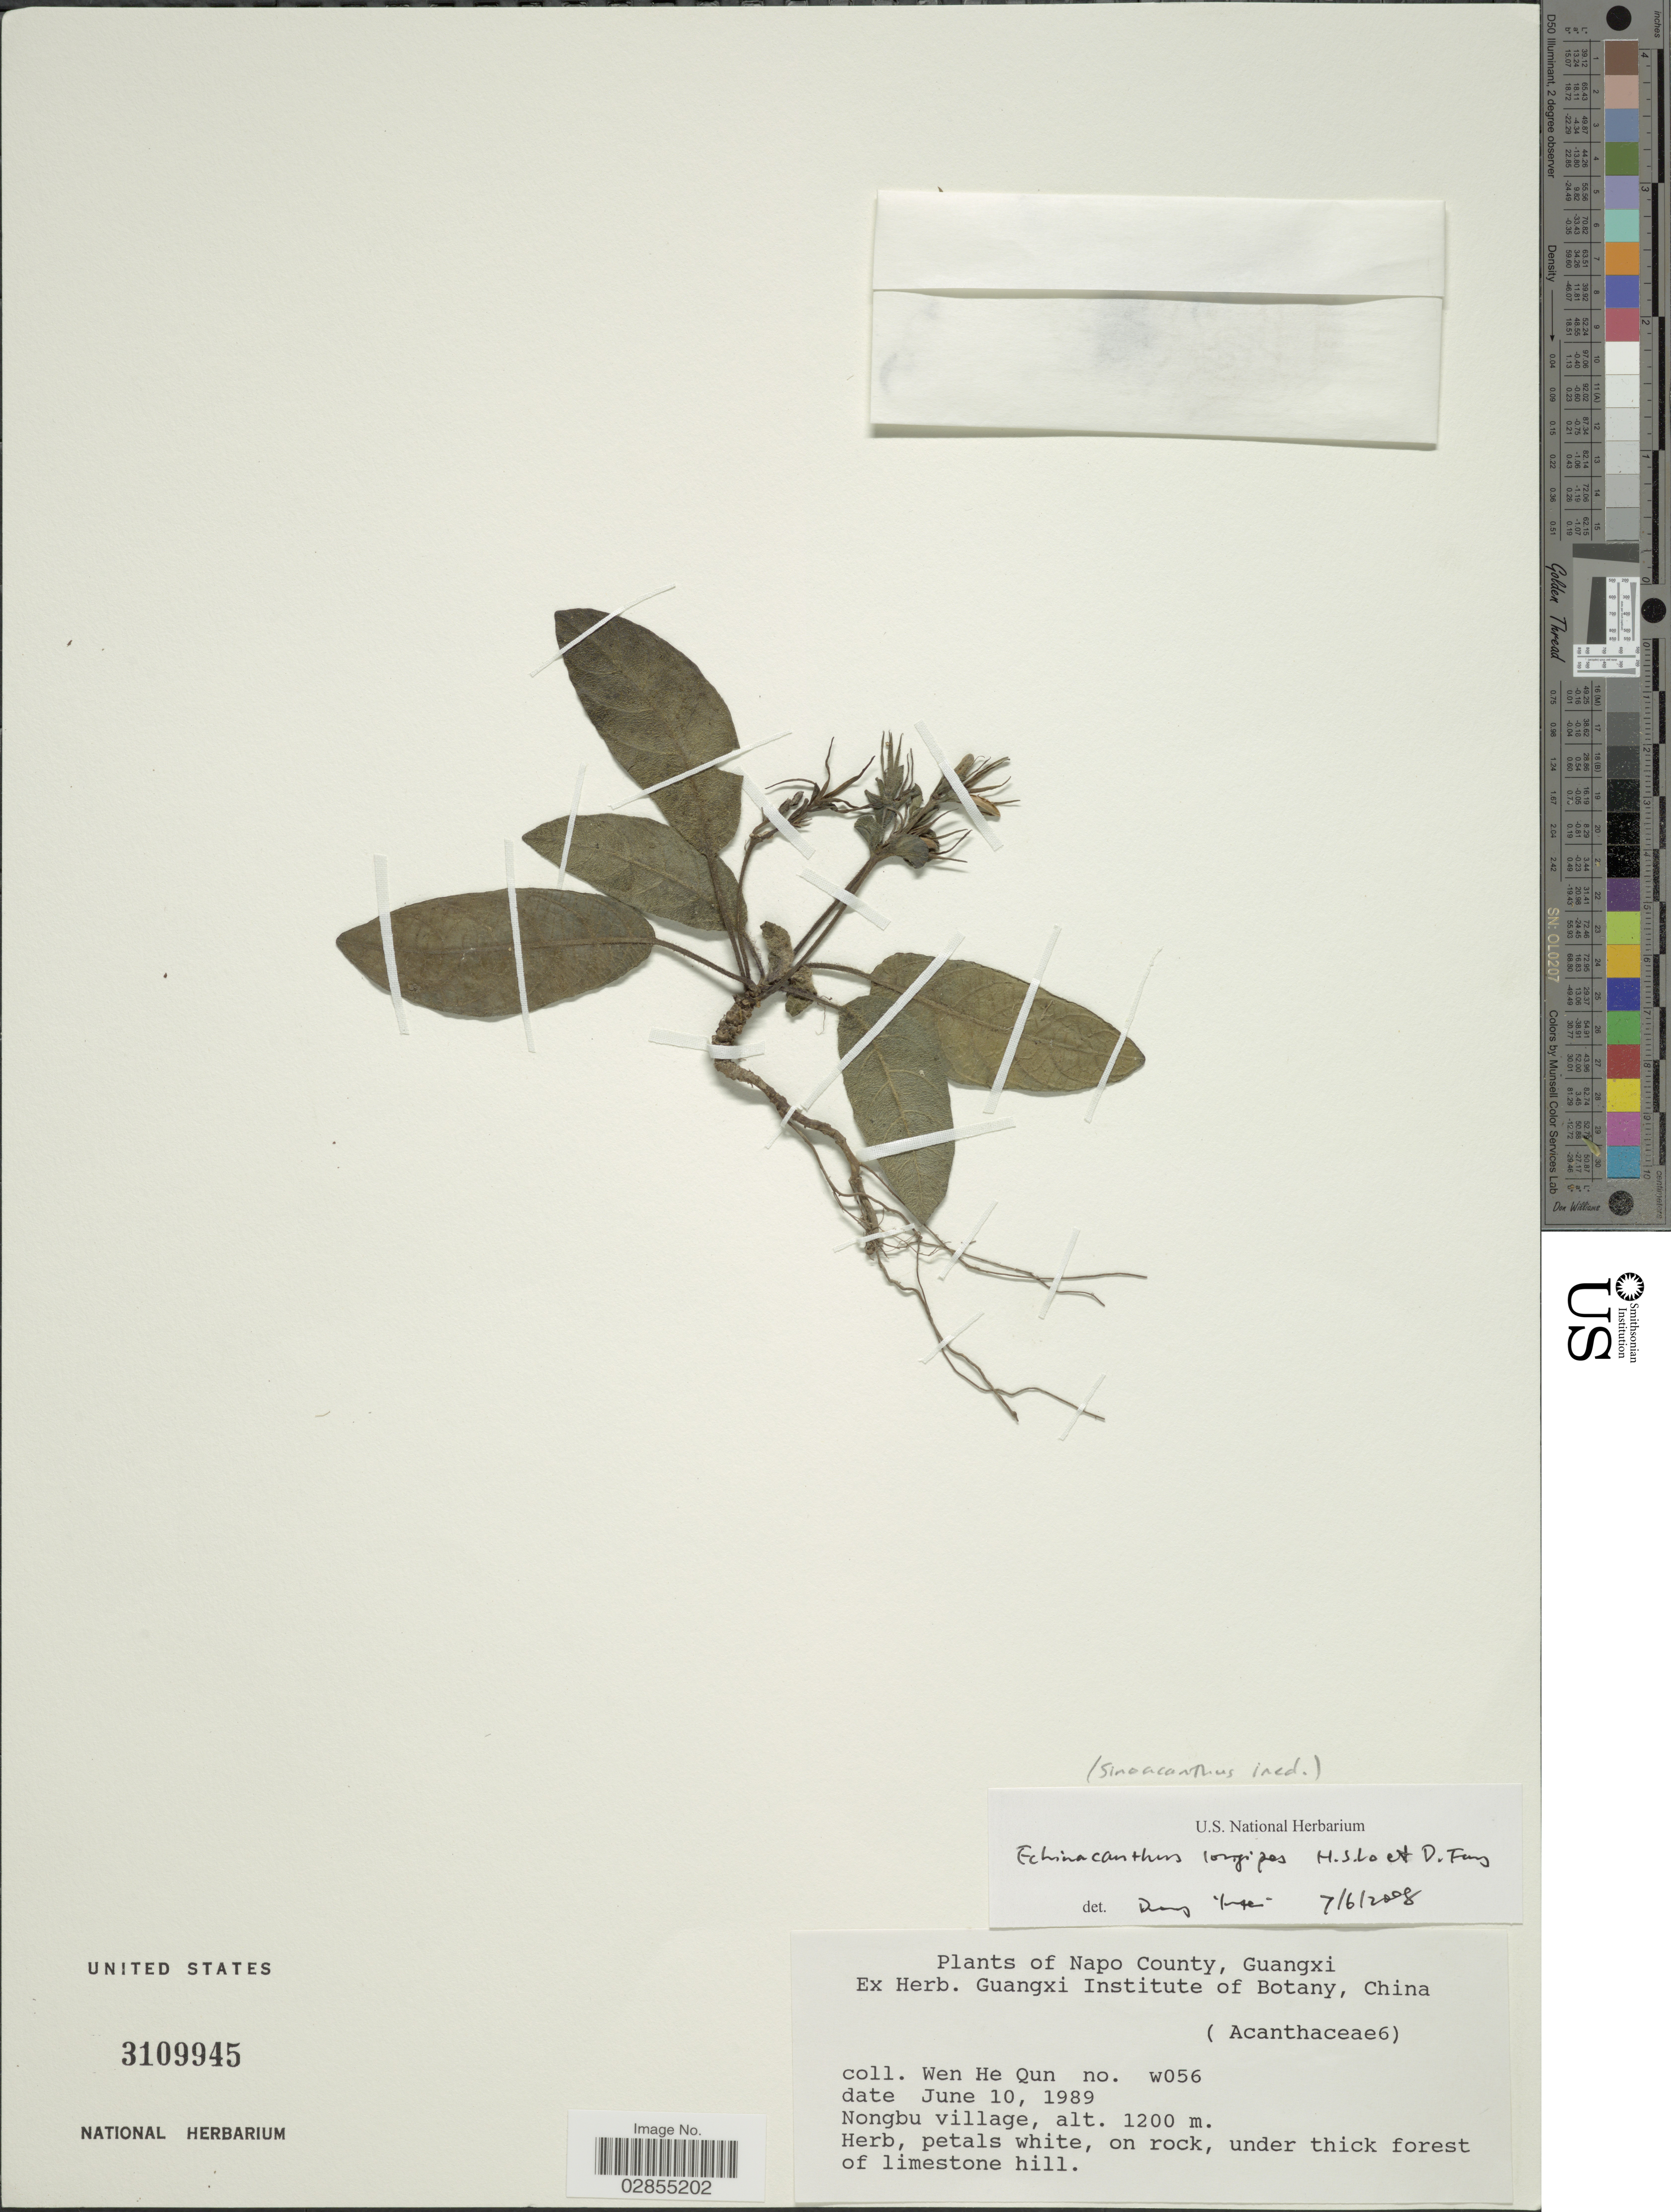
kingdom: Plantae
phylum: Tracheophyta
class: Magnoliopsida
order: Lamiales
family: Acanthaceae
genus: Echinacanthus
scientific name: Echinacanthus longipes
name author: H.S. Lo & D. Fang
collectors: H. Wen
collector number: W056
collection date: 1989-06-10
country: China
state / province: Guangxi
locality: Napo County. Nongbu village.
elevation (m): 1200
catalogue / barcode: US 3109945